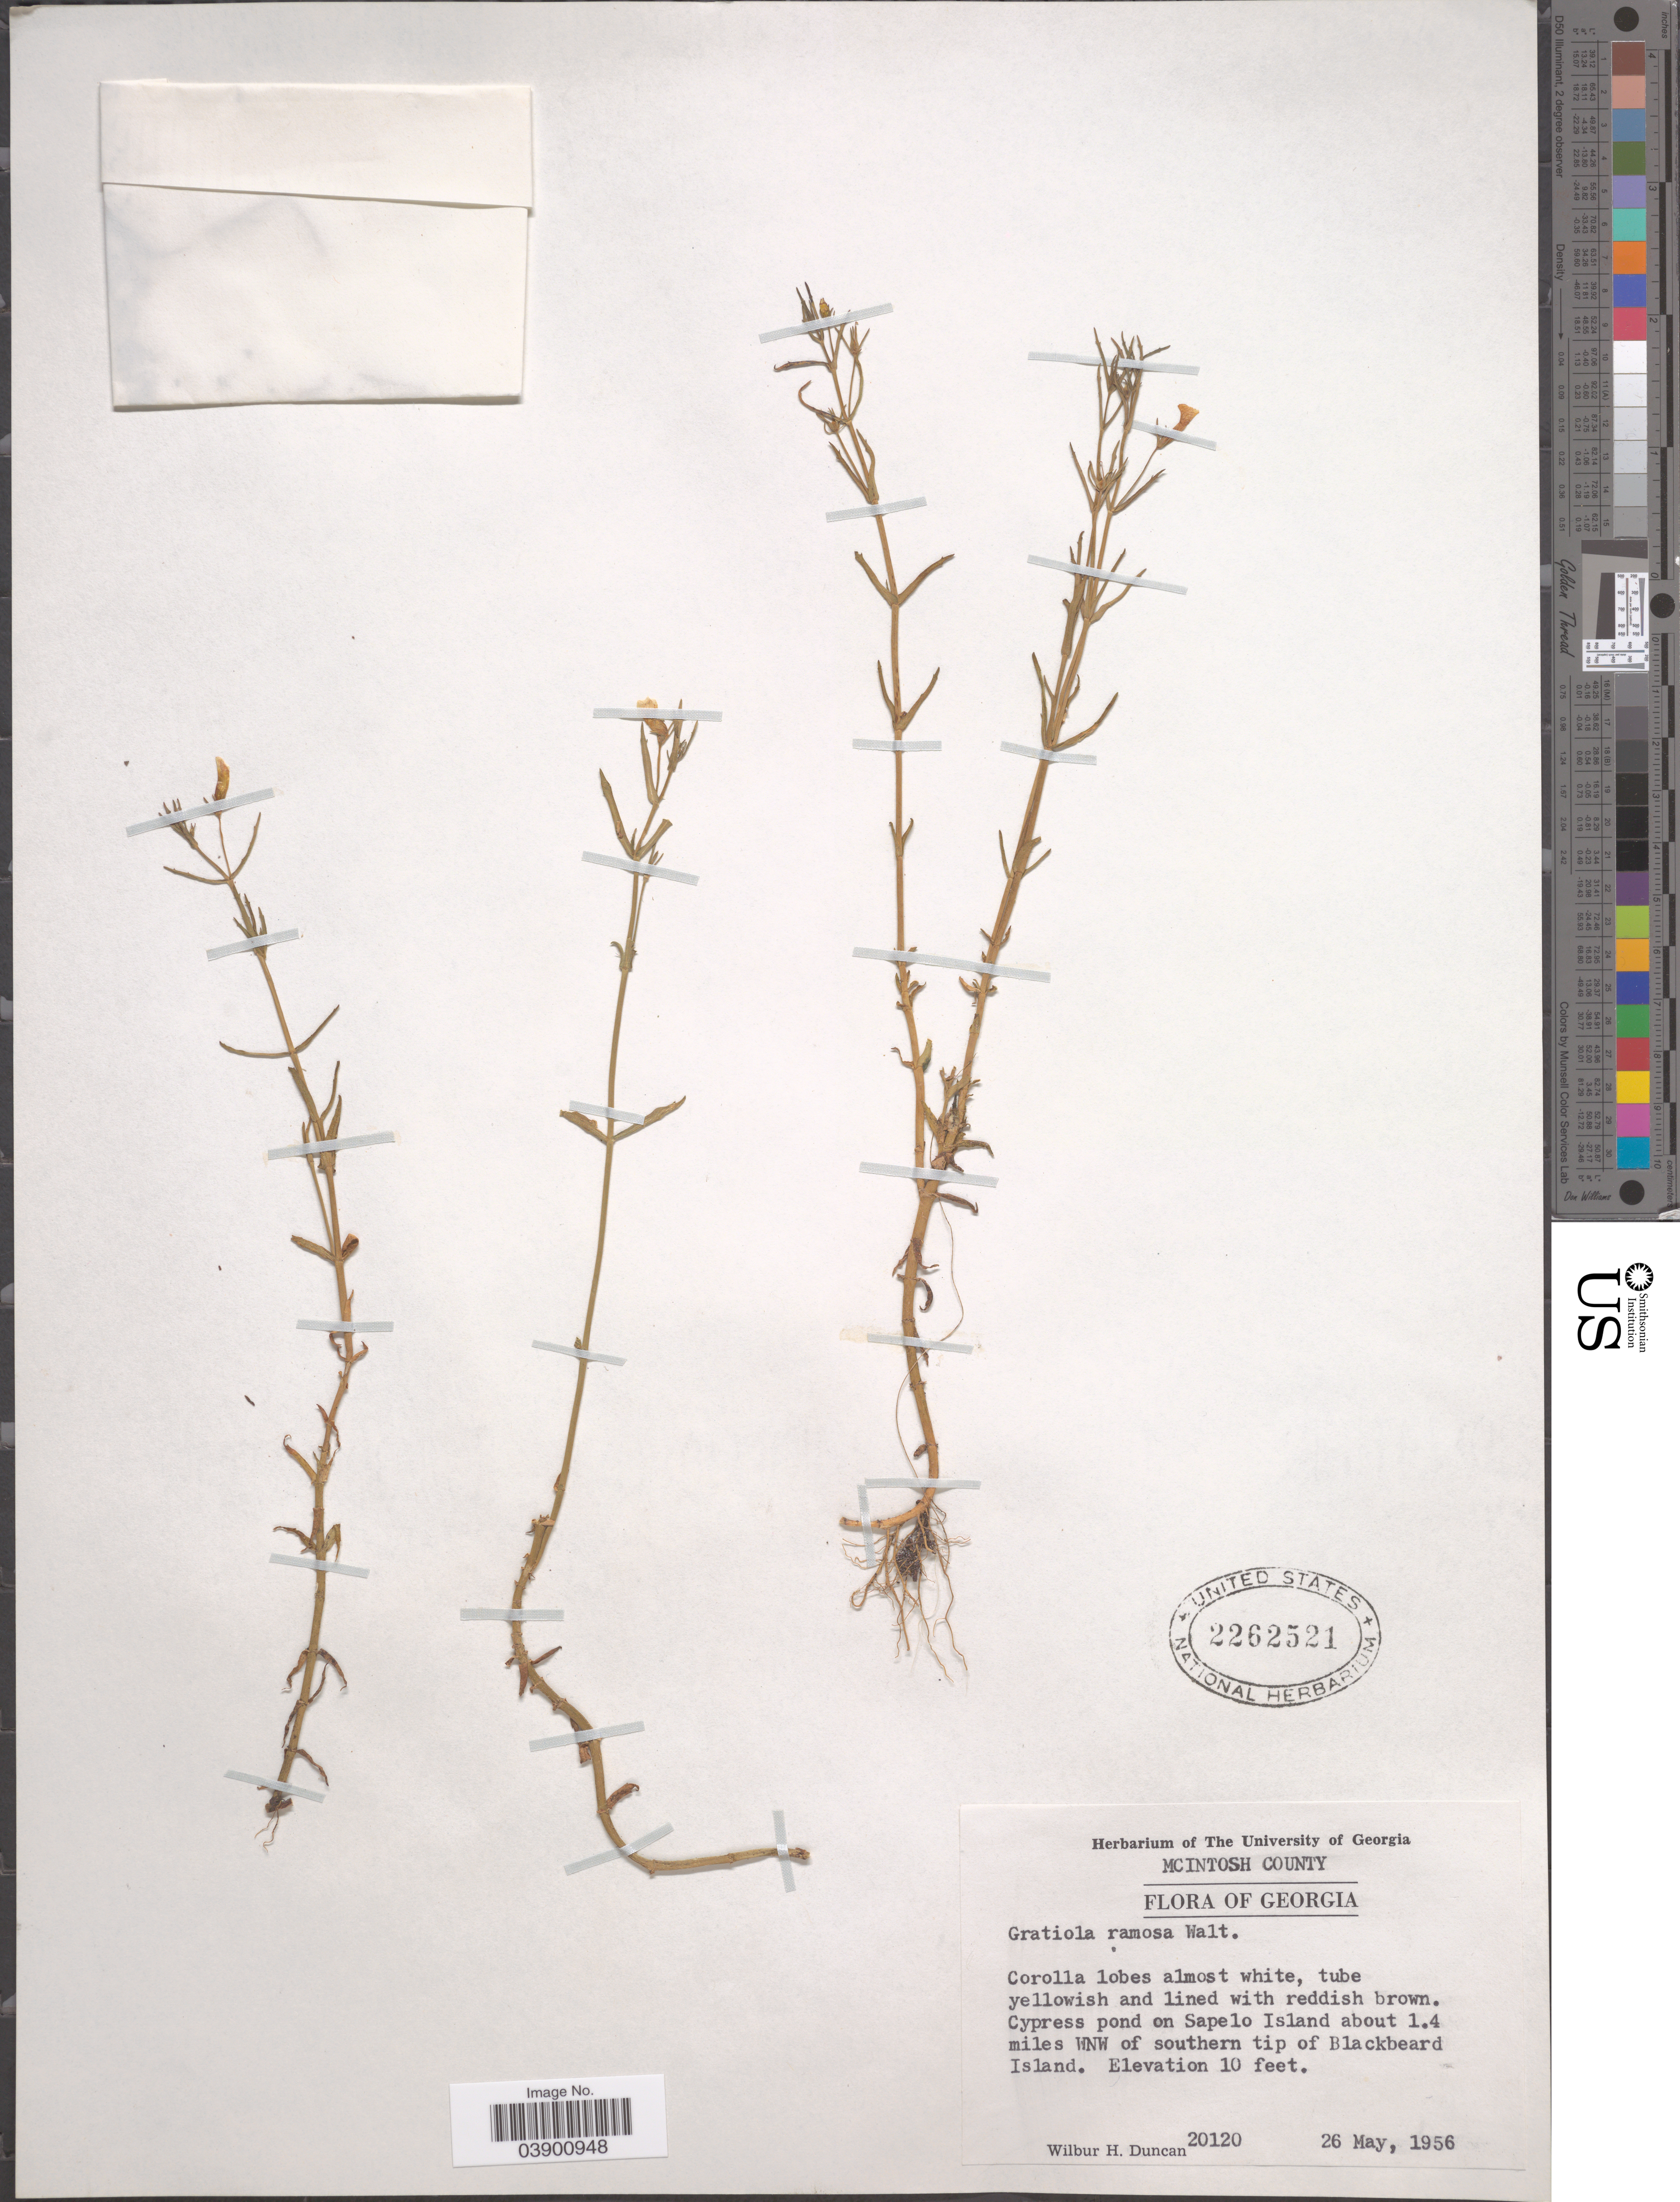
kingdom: Plantae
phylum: Tracheophyta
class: Magnoliopsida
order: Lamiales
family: Plantaginaceae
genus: Gratiola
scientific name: Gratiola ramosa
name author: Walter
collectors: W. H. Duncan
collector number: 20120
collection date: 1956-05-26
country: United States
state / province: Georgia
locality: Mcintosh County. Cypress pon on Sapelo Island about 1.4 miles WNW of Southern tip of Blackbeard Island.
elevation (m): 3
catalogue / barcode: US 2262521